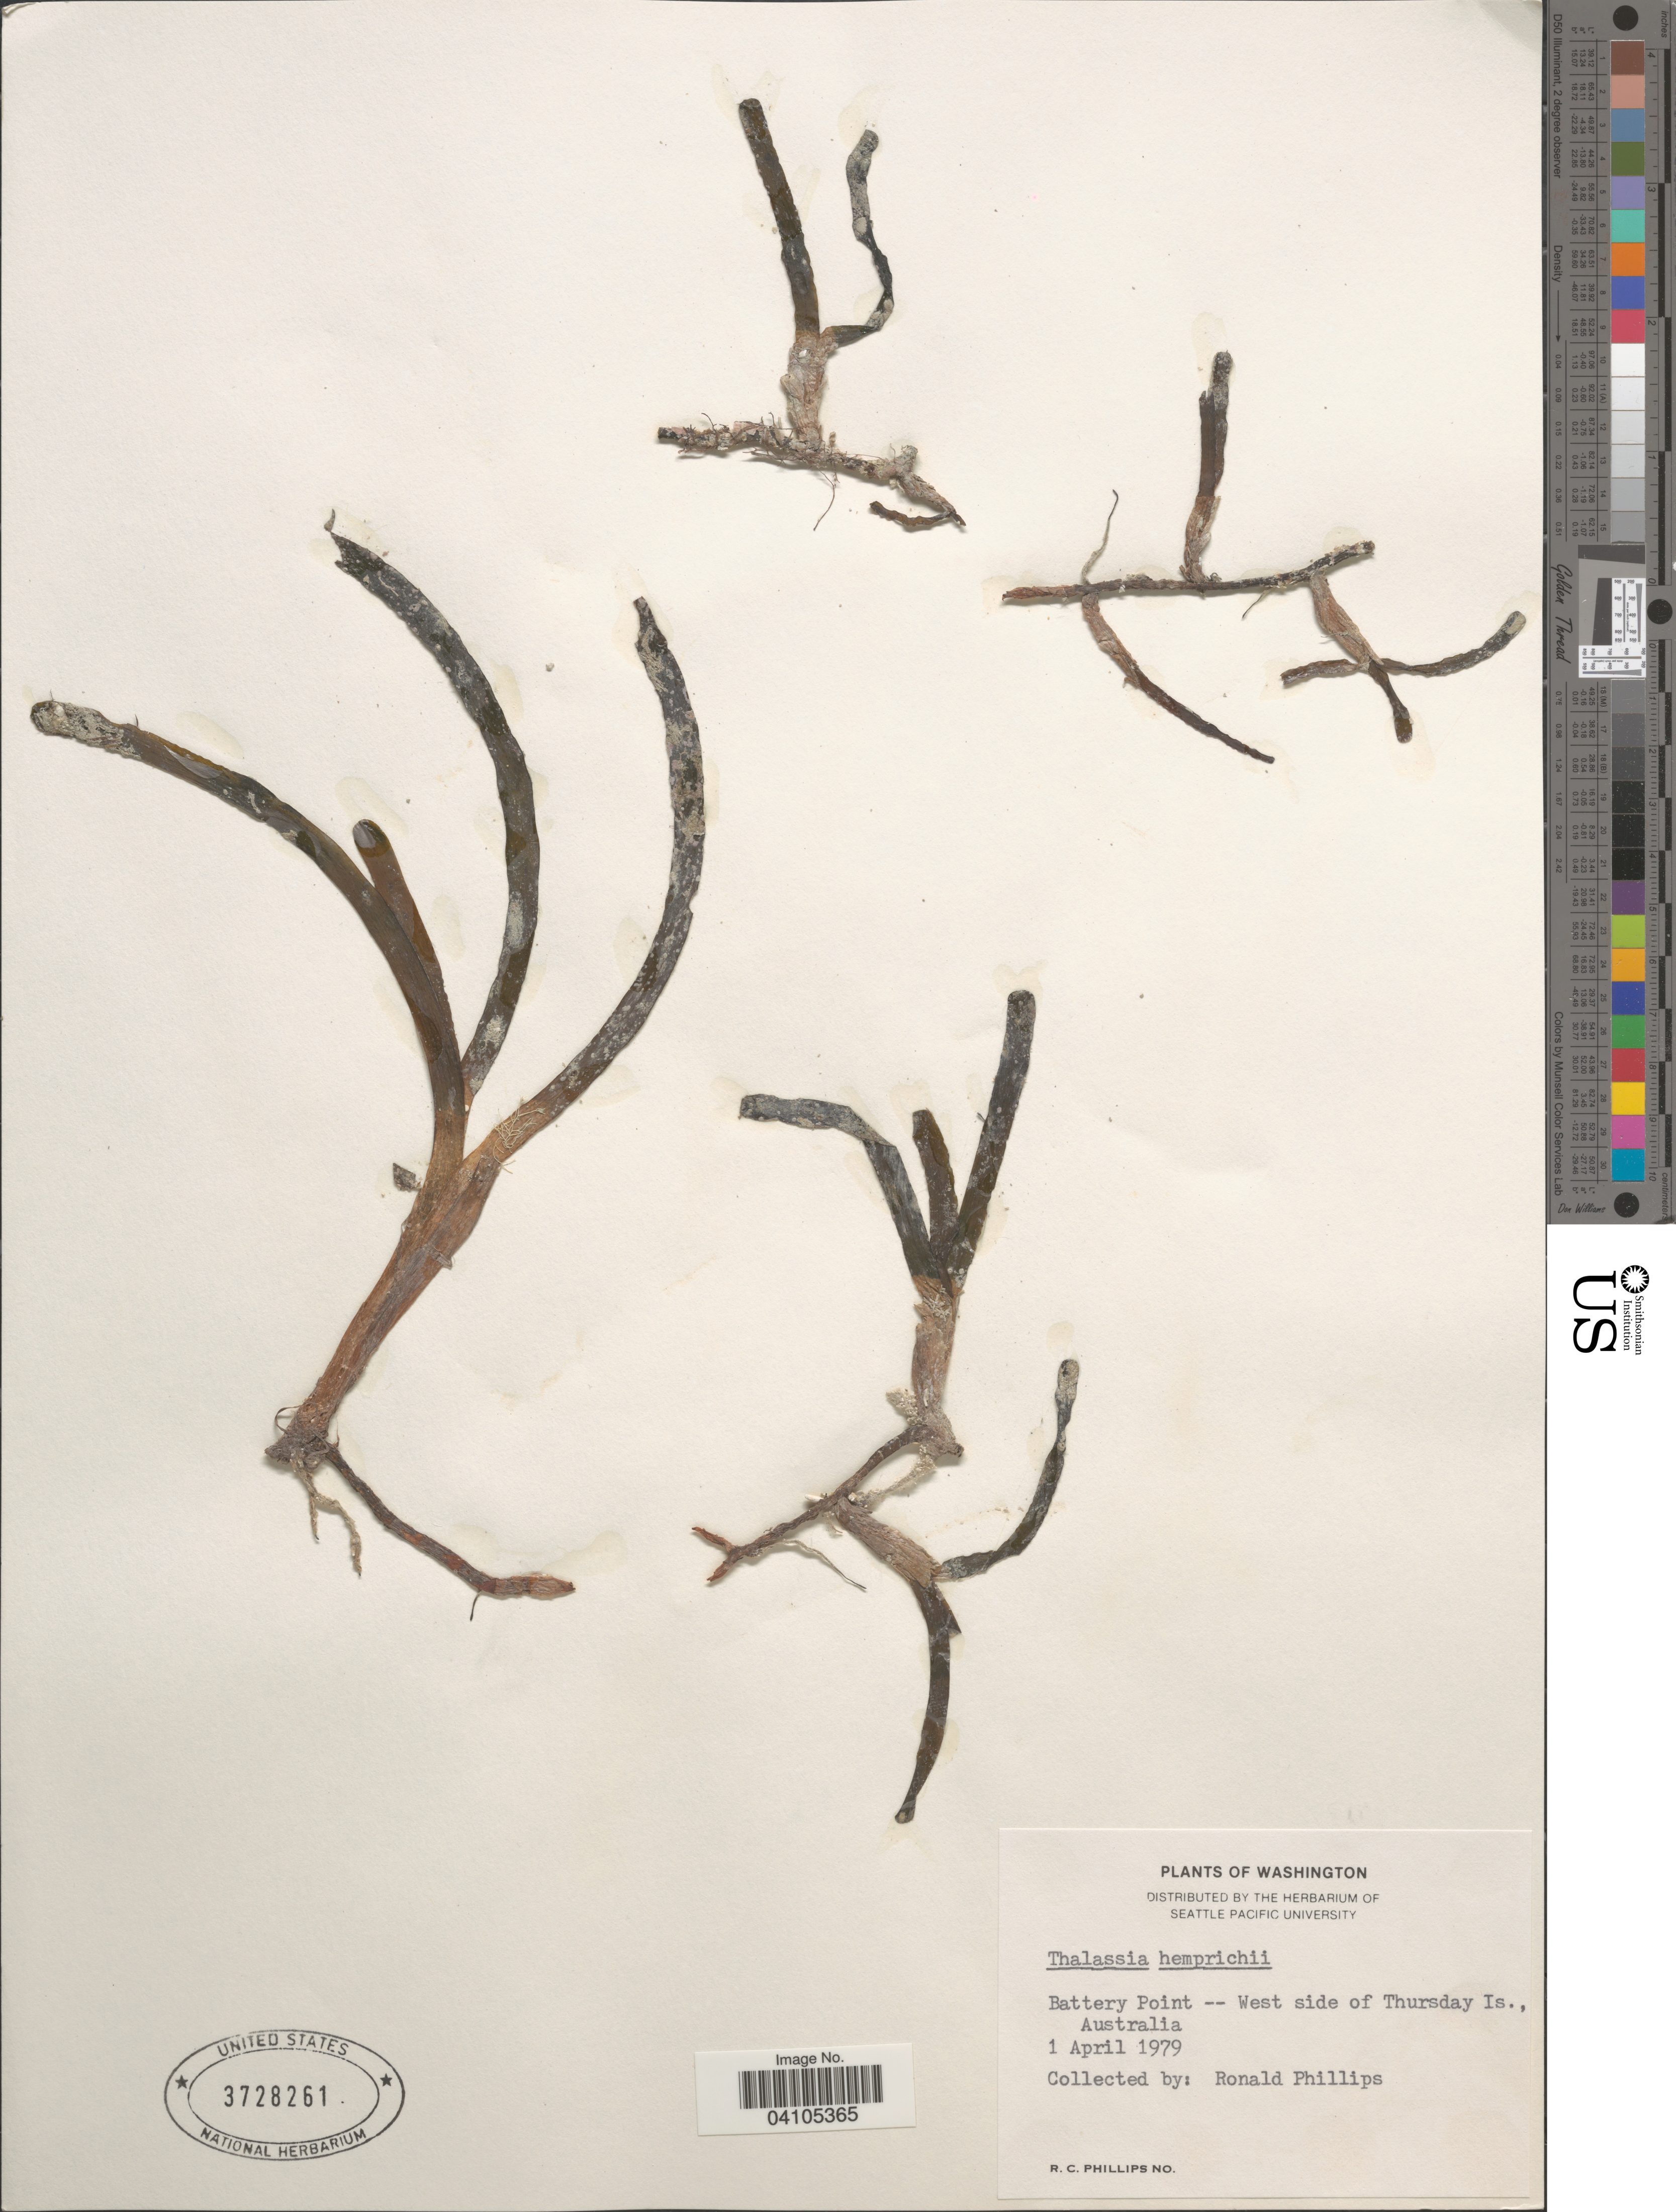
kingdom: Plantae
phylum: Tracheophyta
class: Liliopsida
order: Alismatales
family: Hydrocharitaceae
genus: Thalassia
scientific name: Thalassia hemprichii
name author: Asch.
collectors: R. C. Phillips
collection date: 1979-04-01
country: Australia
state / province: Queensland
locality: Battery Point -- West side of Thursday Is.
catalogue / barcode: US 3728261